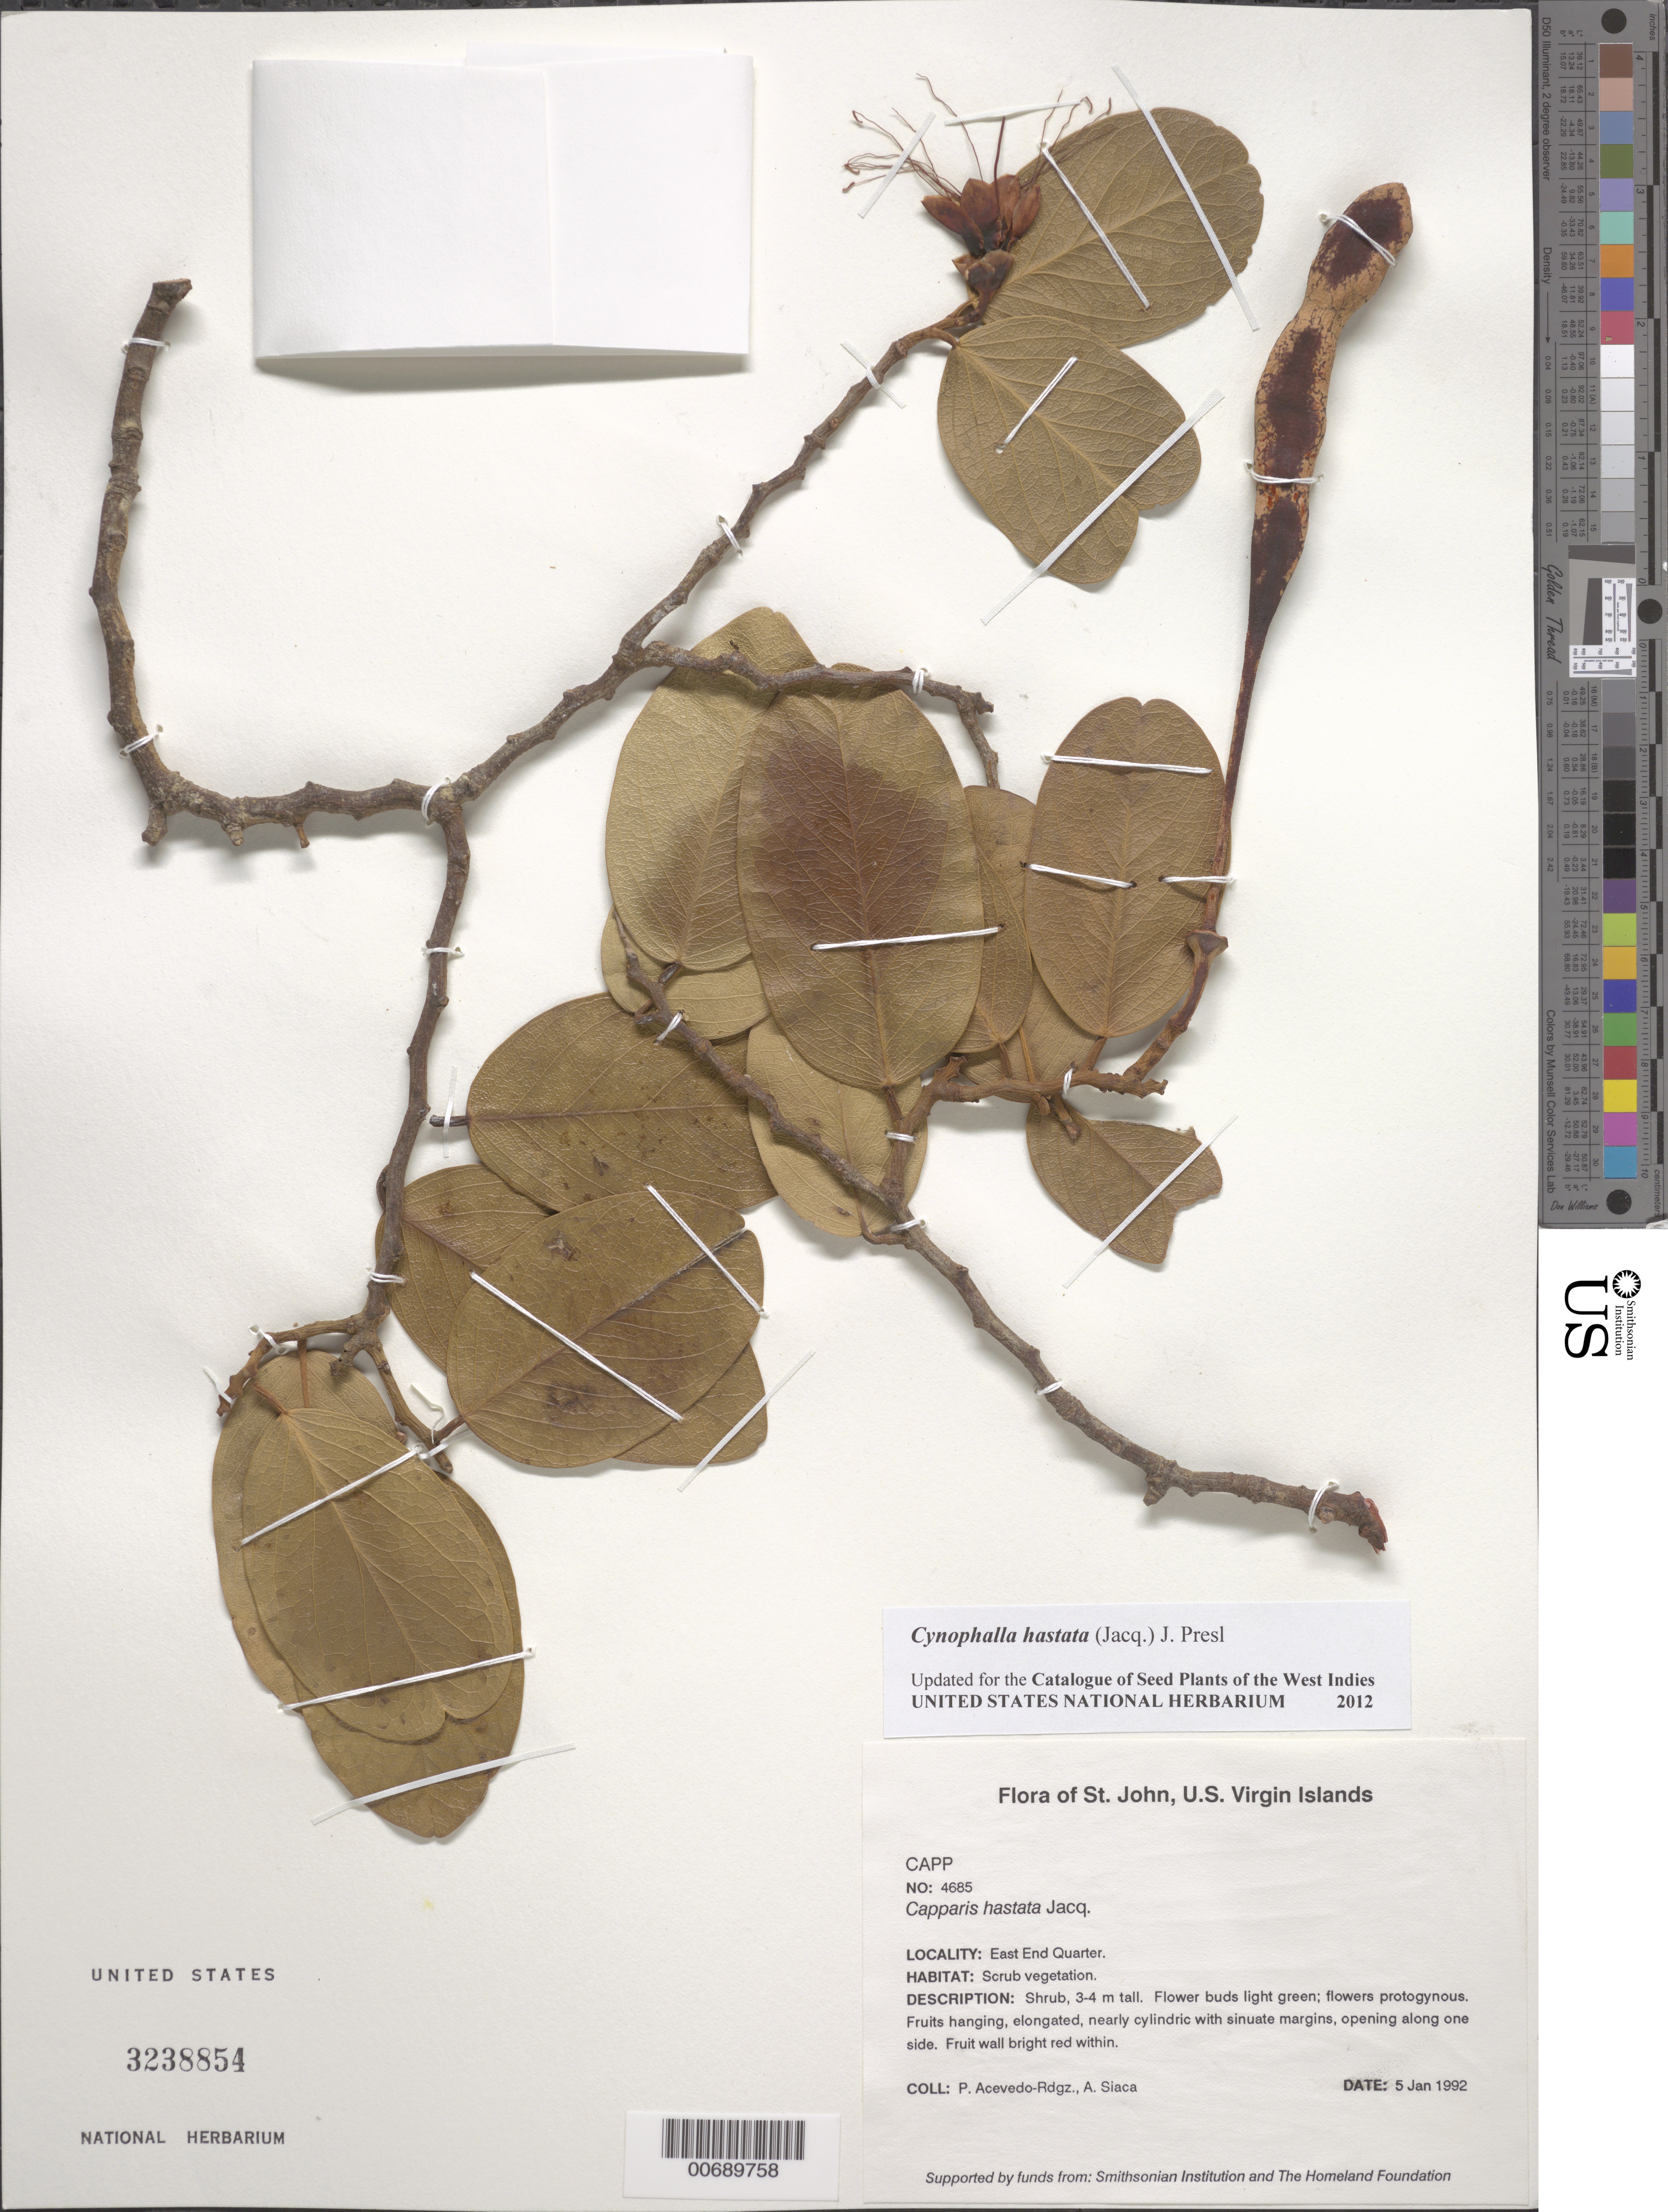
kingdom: Plantae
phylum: Tracheophyta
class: Magnoliopsida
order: Brassicales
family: Capparaceae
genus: Cynophalla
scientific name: Cynophalla hastata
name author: (Jacq.) J. Presl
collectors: P. Acevedo-Rodr. & A. Siaca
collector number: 4685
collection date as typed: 05 Jan 1992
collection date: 1992-01-05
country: U.S. Virgin Islands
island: St. John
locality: East End Quarter.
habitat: Scrub vegetation.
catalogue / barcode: US 3238854